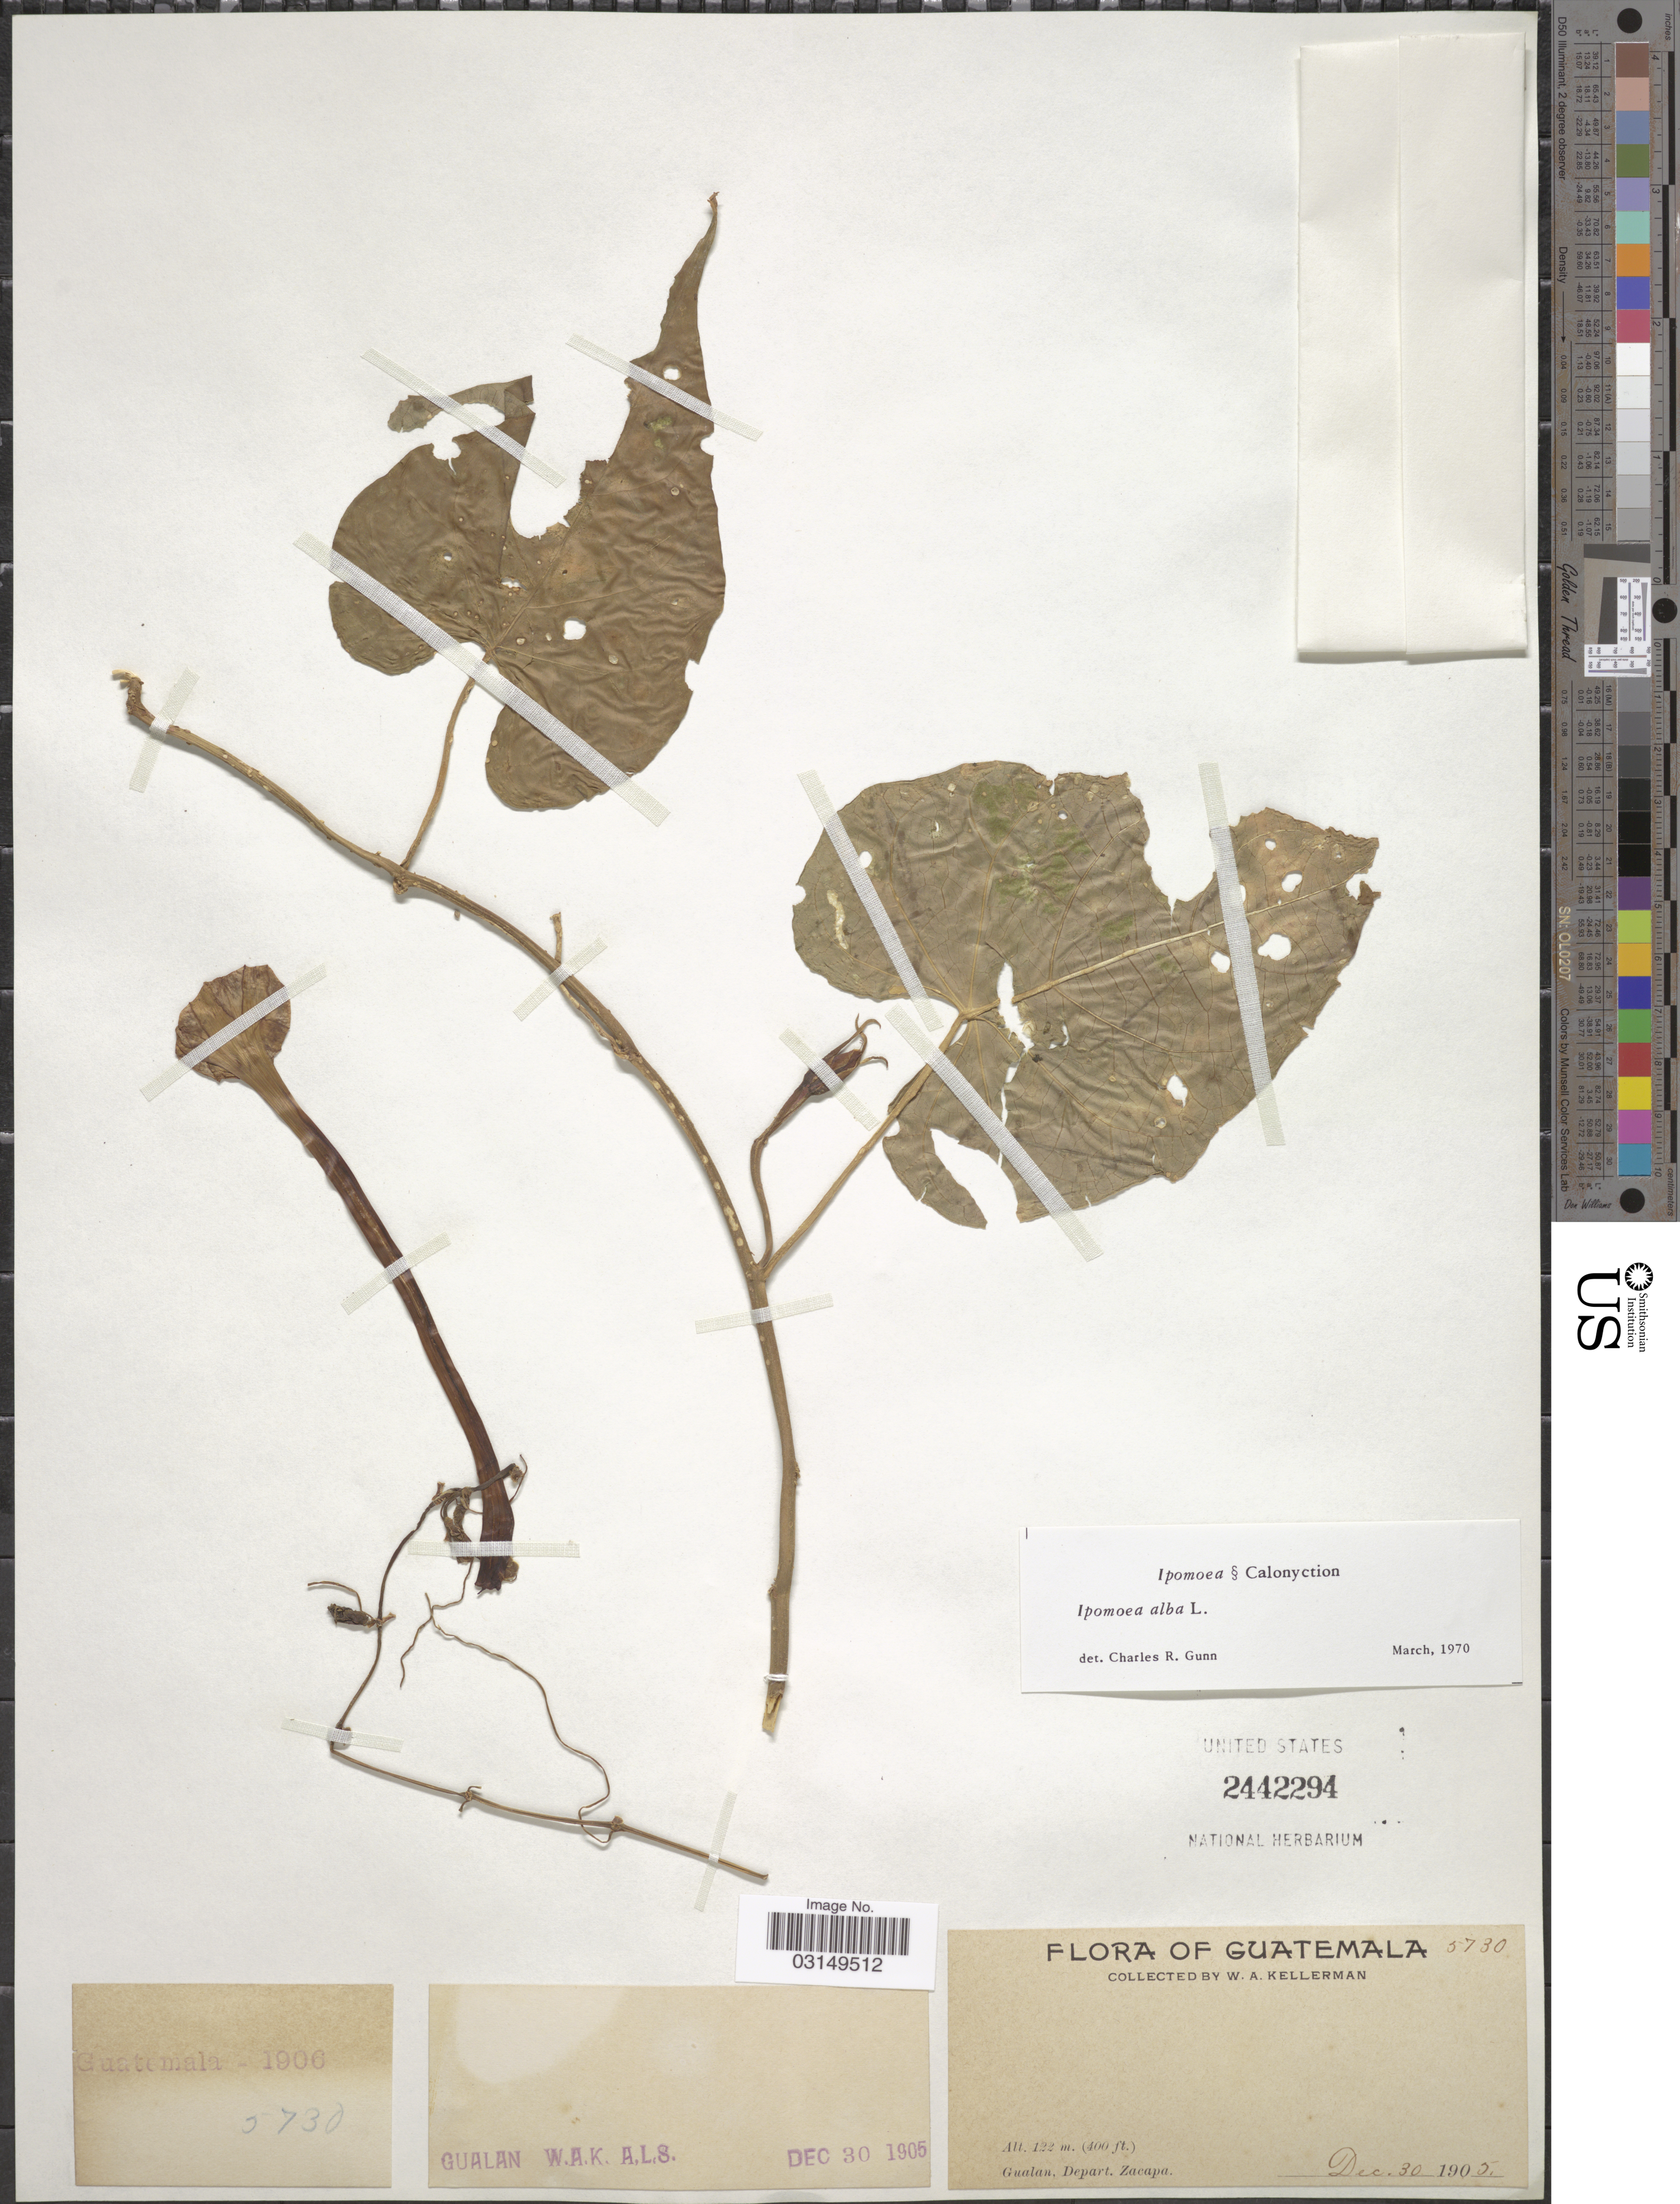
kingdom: Plantae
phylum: Tracheophyta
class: Magnoliopsida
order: Solanales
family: Convolvulaceae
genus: Ipomoea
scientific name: Ipomoea alba L.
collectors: W. Kellerman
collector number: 5730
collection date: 1905-12-30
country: Guatemala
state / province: Zacapa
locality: Gualan, Depart. Zacapa.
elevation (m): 122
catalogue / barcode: US 2442294